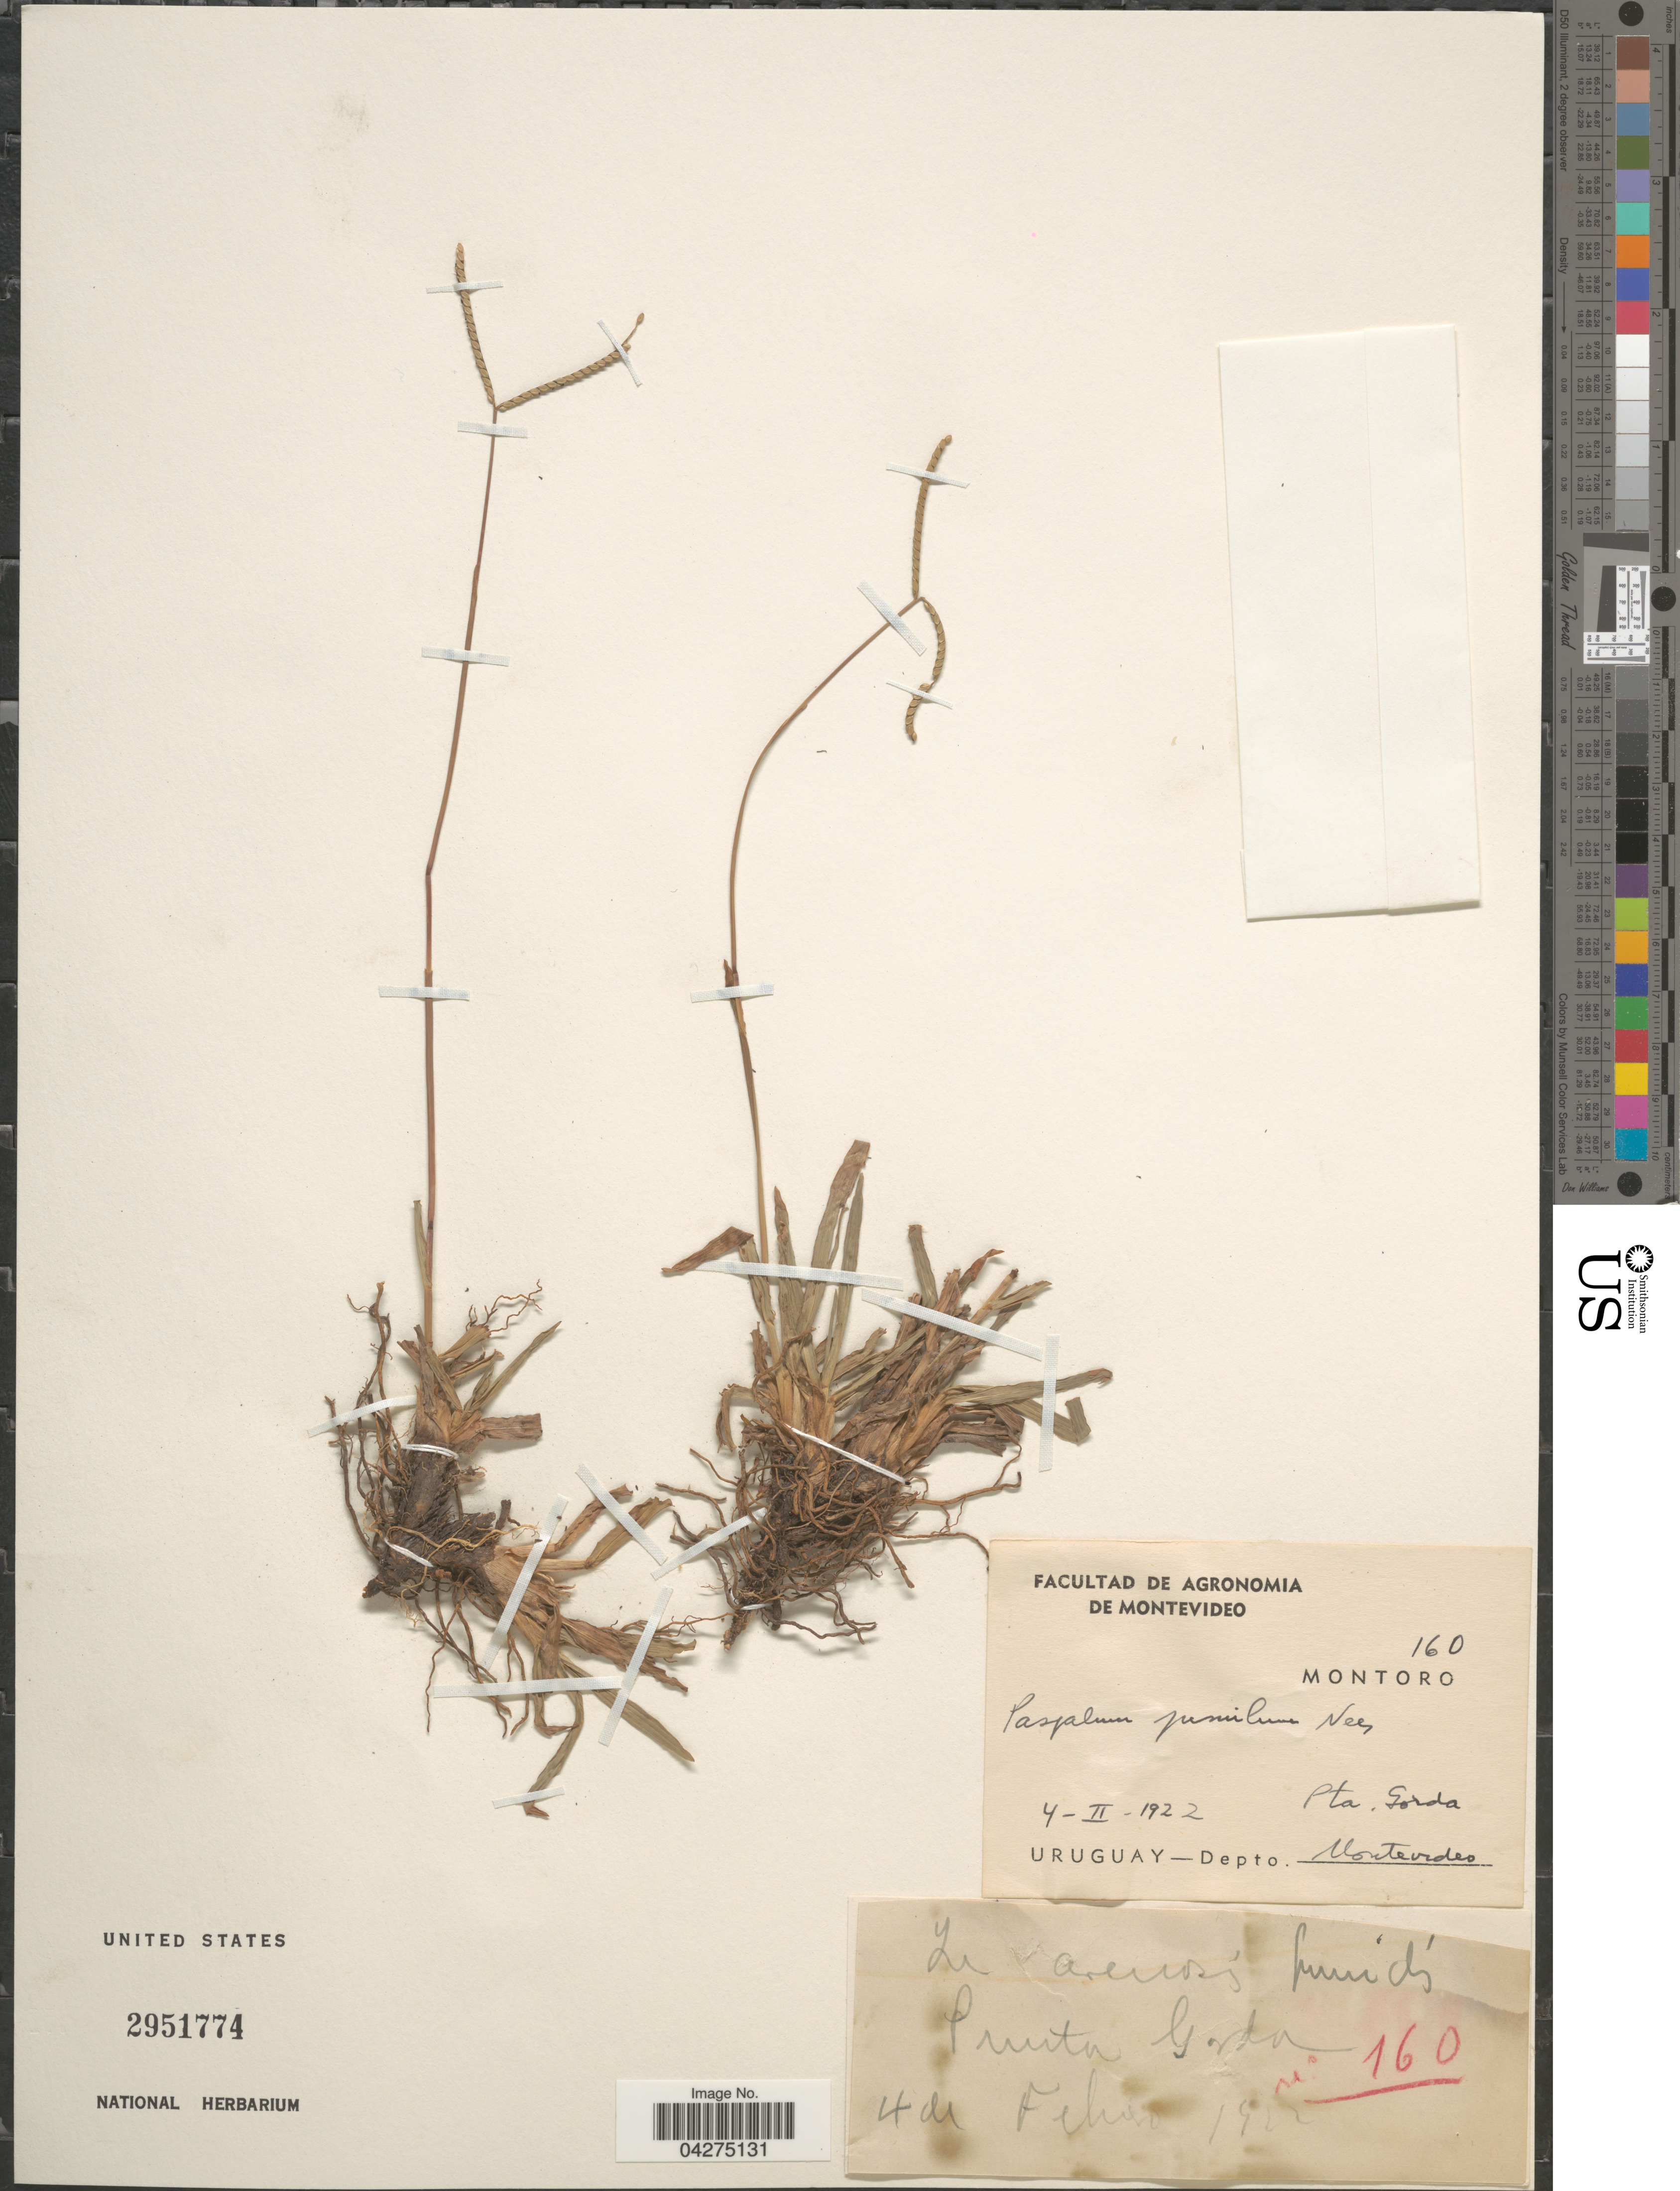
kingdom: Plantae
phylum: Tracheophyta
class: Liliopsida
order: Poales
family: Poaceae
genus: Paspalum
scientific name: Paspalum pumilum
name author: Nees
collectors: Montoro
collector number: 160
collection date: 1922-02-04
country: Uruguay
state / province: Montevideo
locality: Pta. Gorda. Depto. Montevideo.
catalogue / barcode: US 2951774